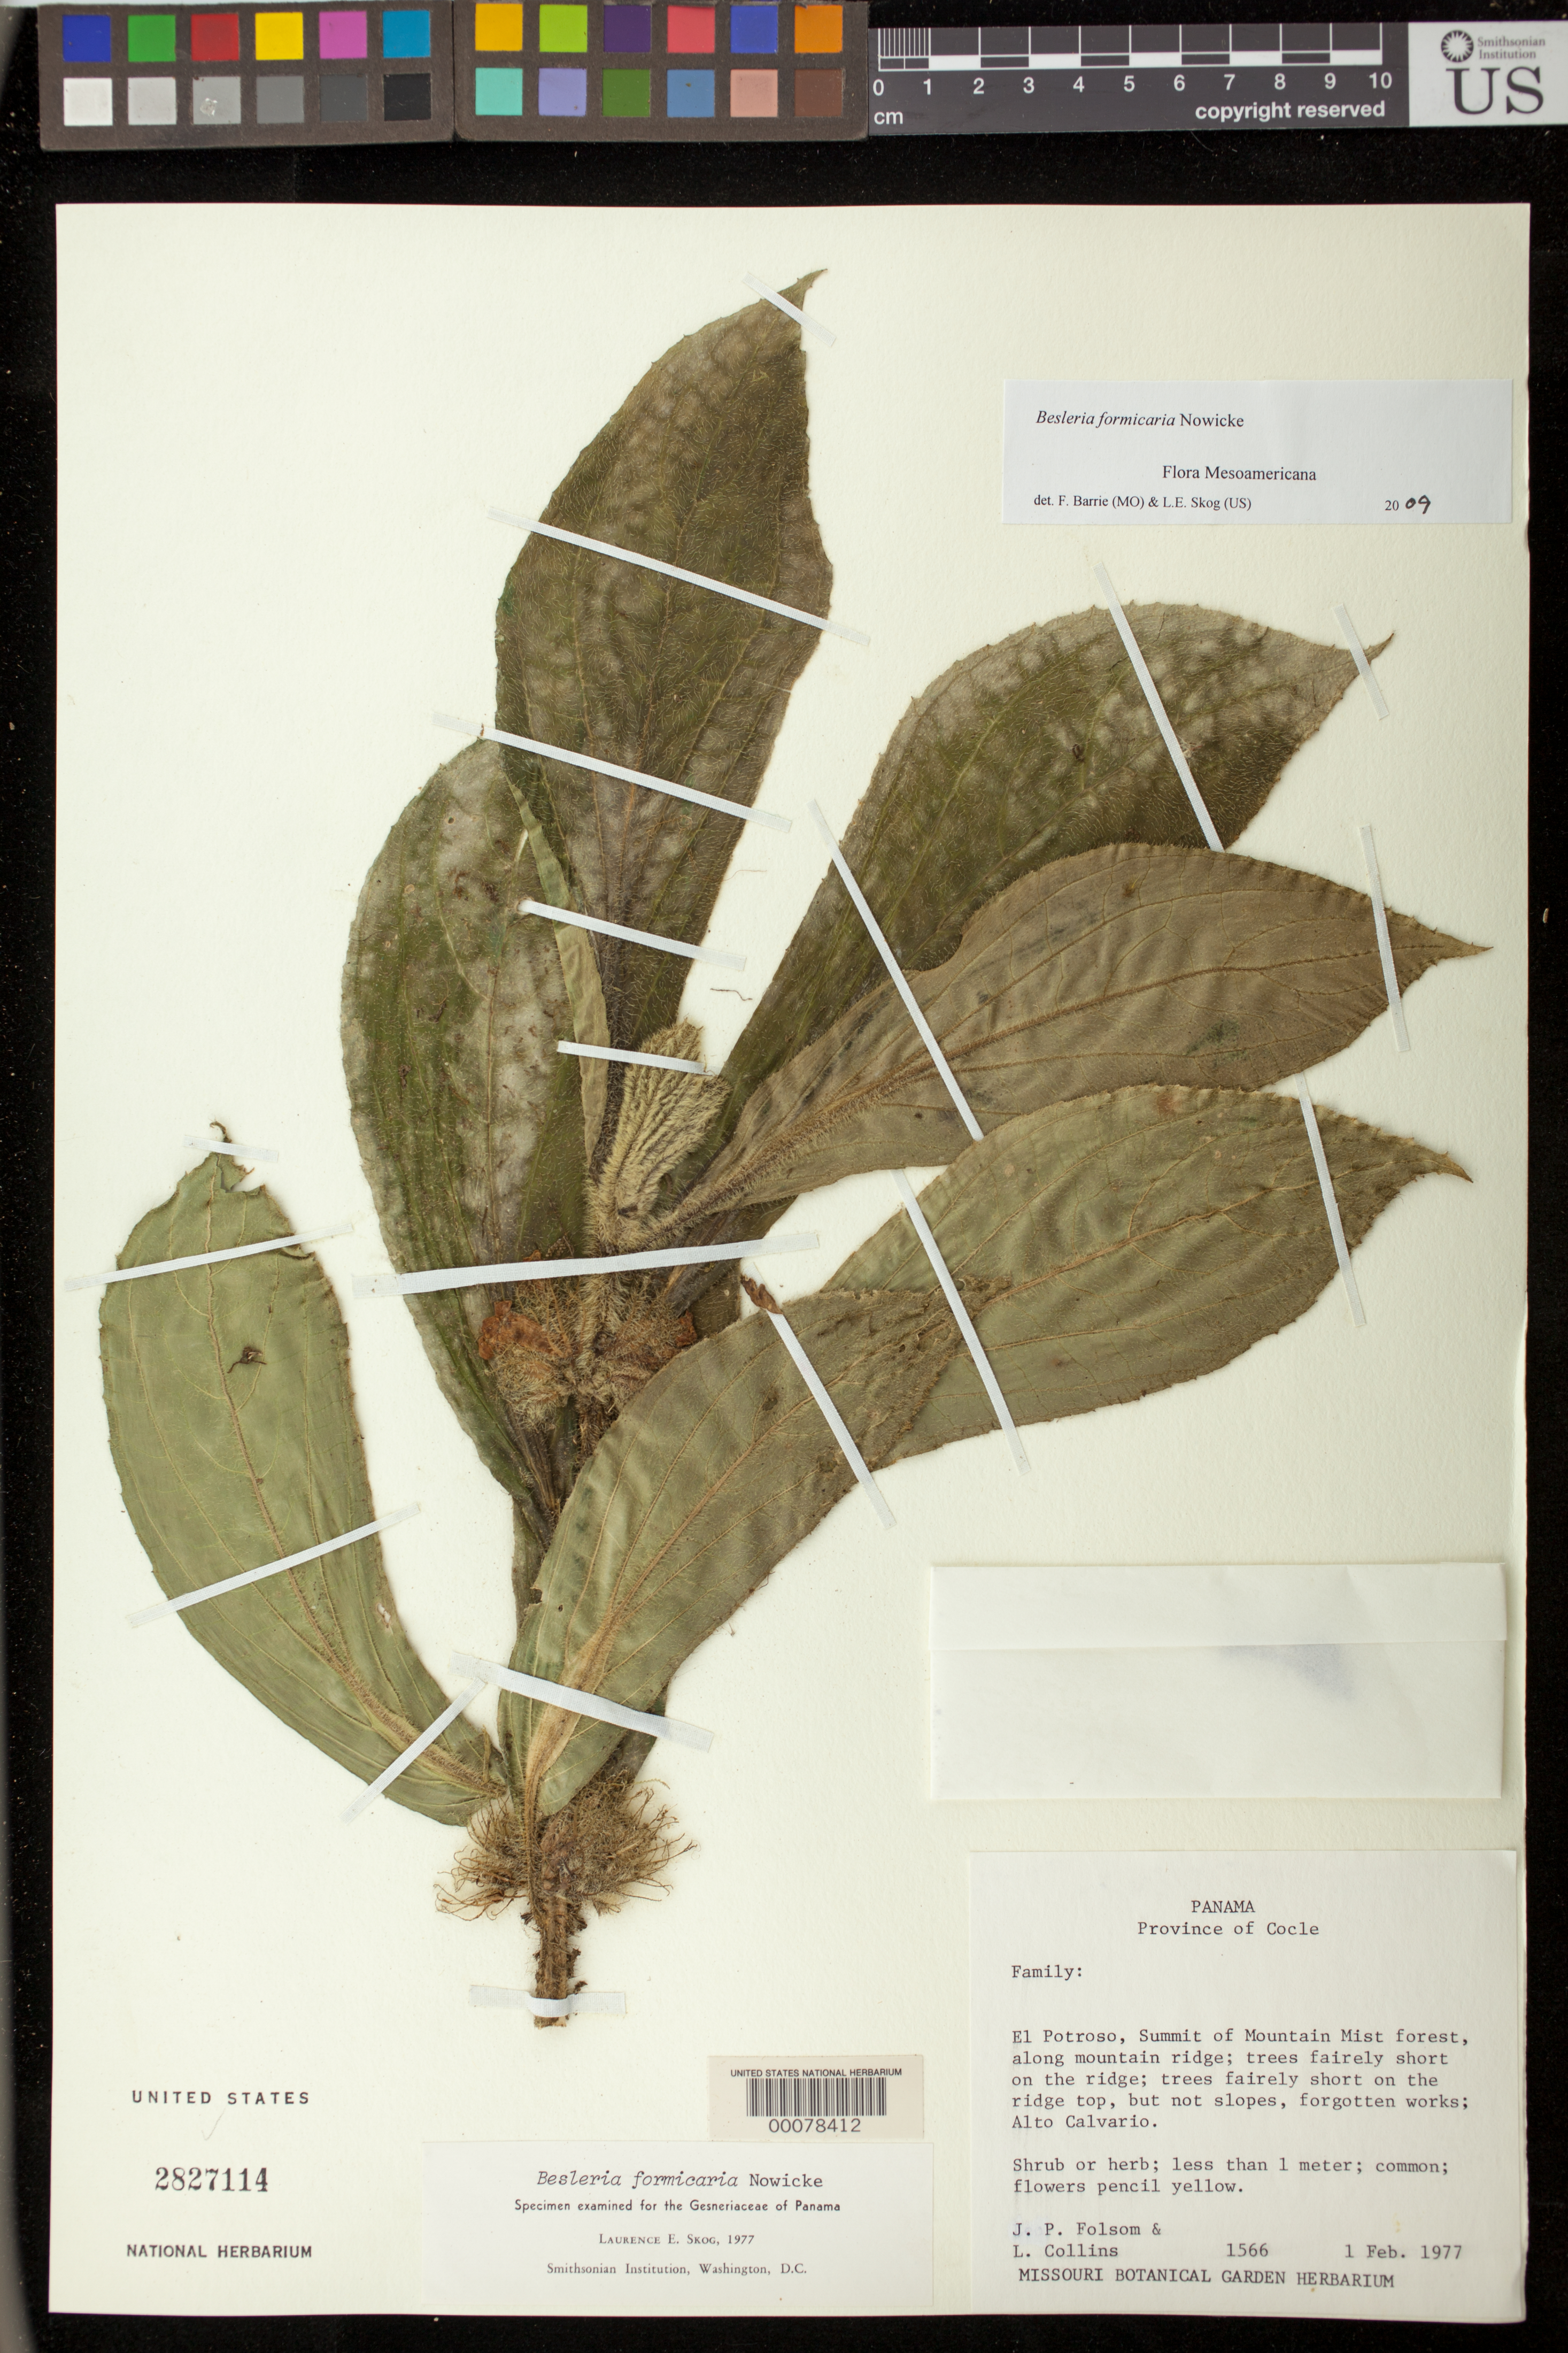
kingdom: Plantae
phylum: Tracheophyta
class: Magnoliopsida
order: Lamiales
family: Gesneriaceae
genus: Besleria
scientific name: Besleria formicaria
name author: Nowicke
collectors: J. P. Folsom & L. Collins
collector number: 1566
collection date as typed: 01 Feb 1977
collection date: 1977-02-01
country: Panama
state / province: Coclé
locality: El Potrosa, Alto Calvario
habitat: Summit of mountain mist forest, along mountain ridge, trees fairly short on the ridge, top, but not slopes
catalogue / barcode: US 2827114